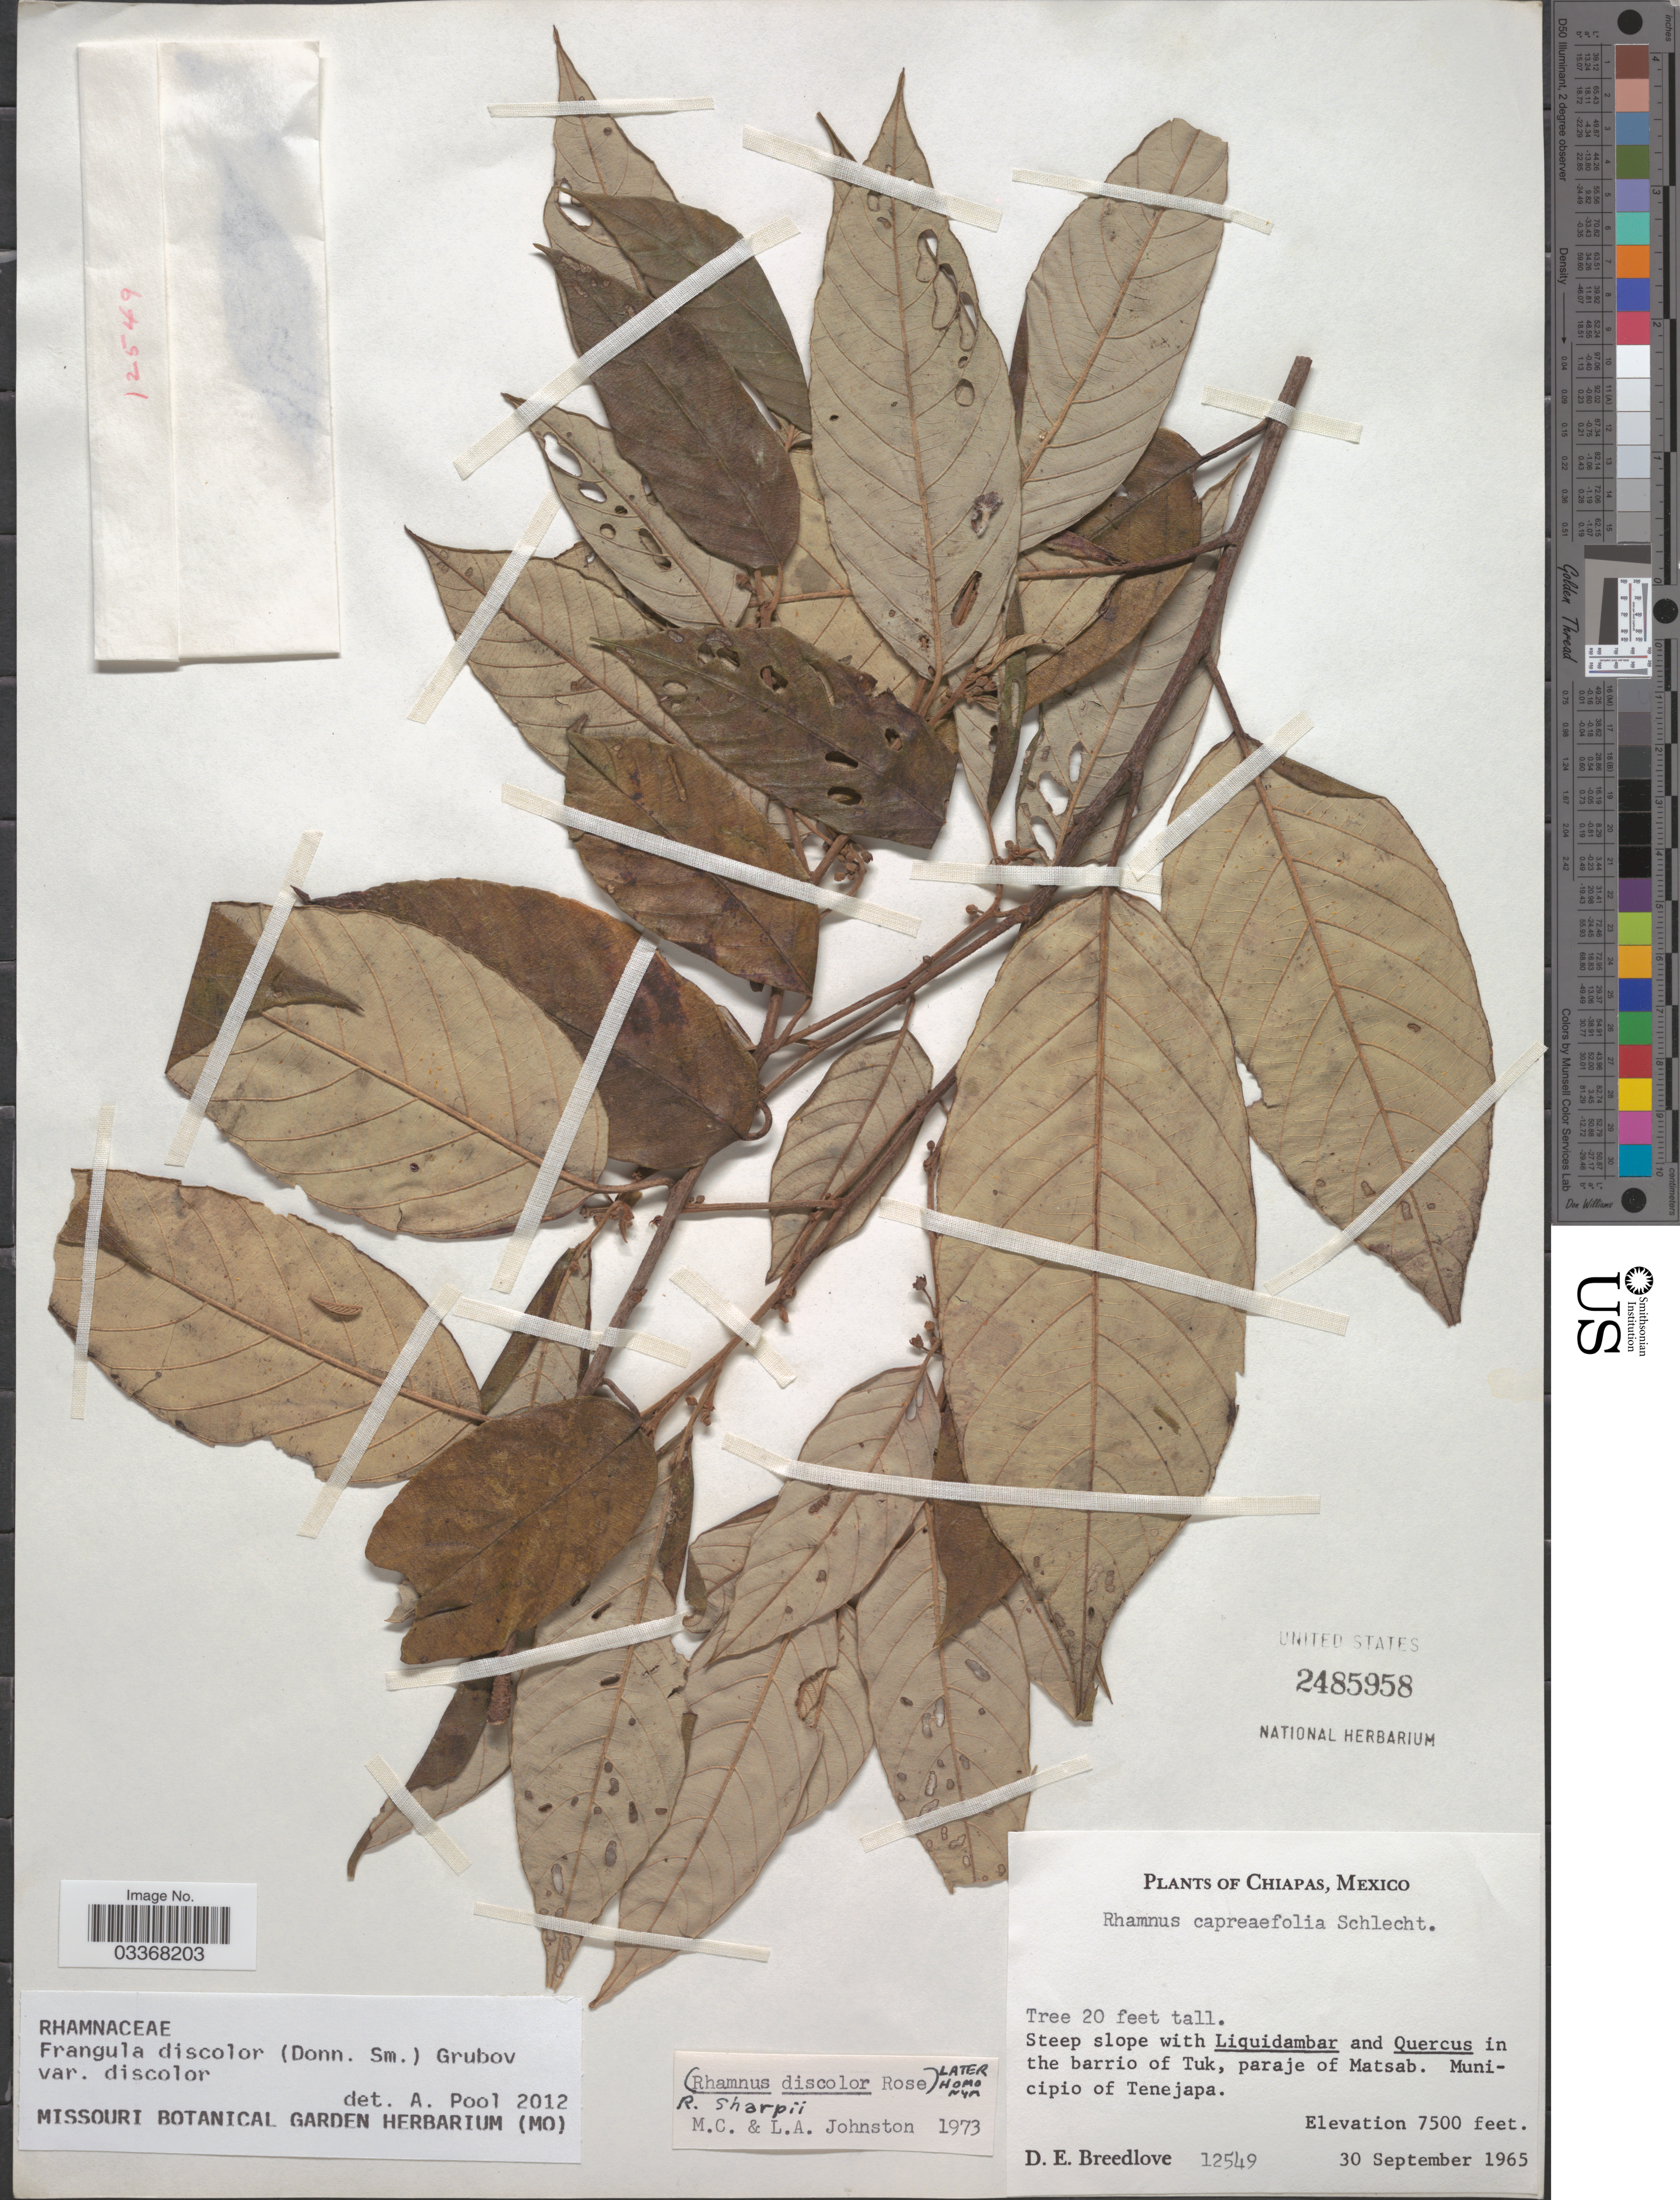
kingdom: Plantae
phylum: Tracheophyta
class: Magnoliopsida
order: Rosales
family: Rhamnaceae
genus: Frangula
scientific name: Frangula discolor var. discolor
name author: (Donn. Sm.) Grubov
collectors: D. E. Breedlove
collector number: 12549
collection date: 1965-09-30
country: Mexico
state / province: Chiapas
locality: Steep slope with Liquidambar and Quercus in the barrio of Tuk, paraje of Matsab. Municipio of Tenejapa.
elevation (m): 2286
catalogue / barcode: US 2485958